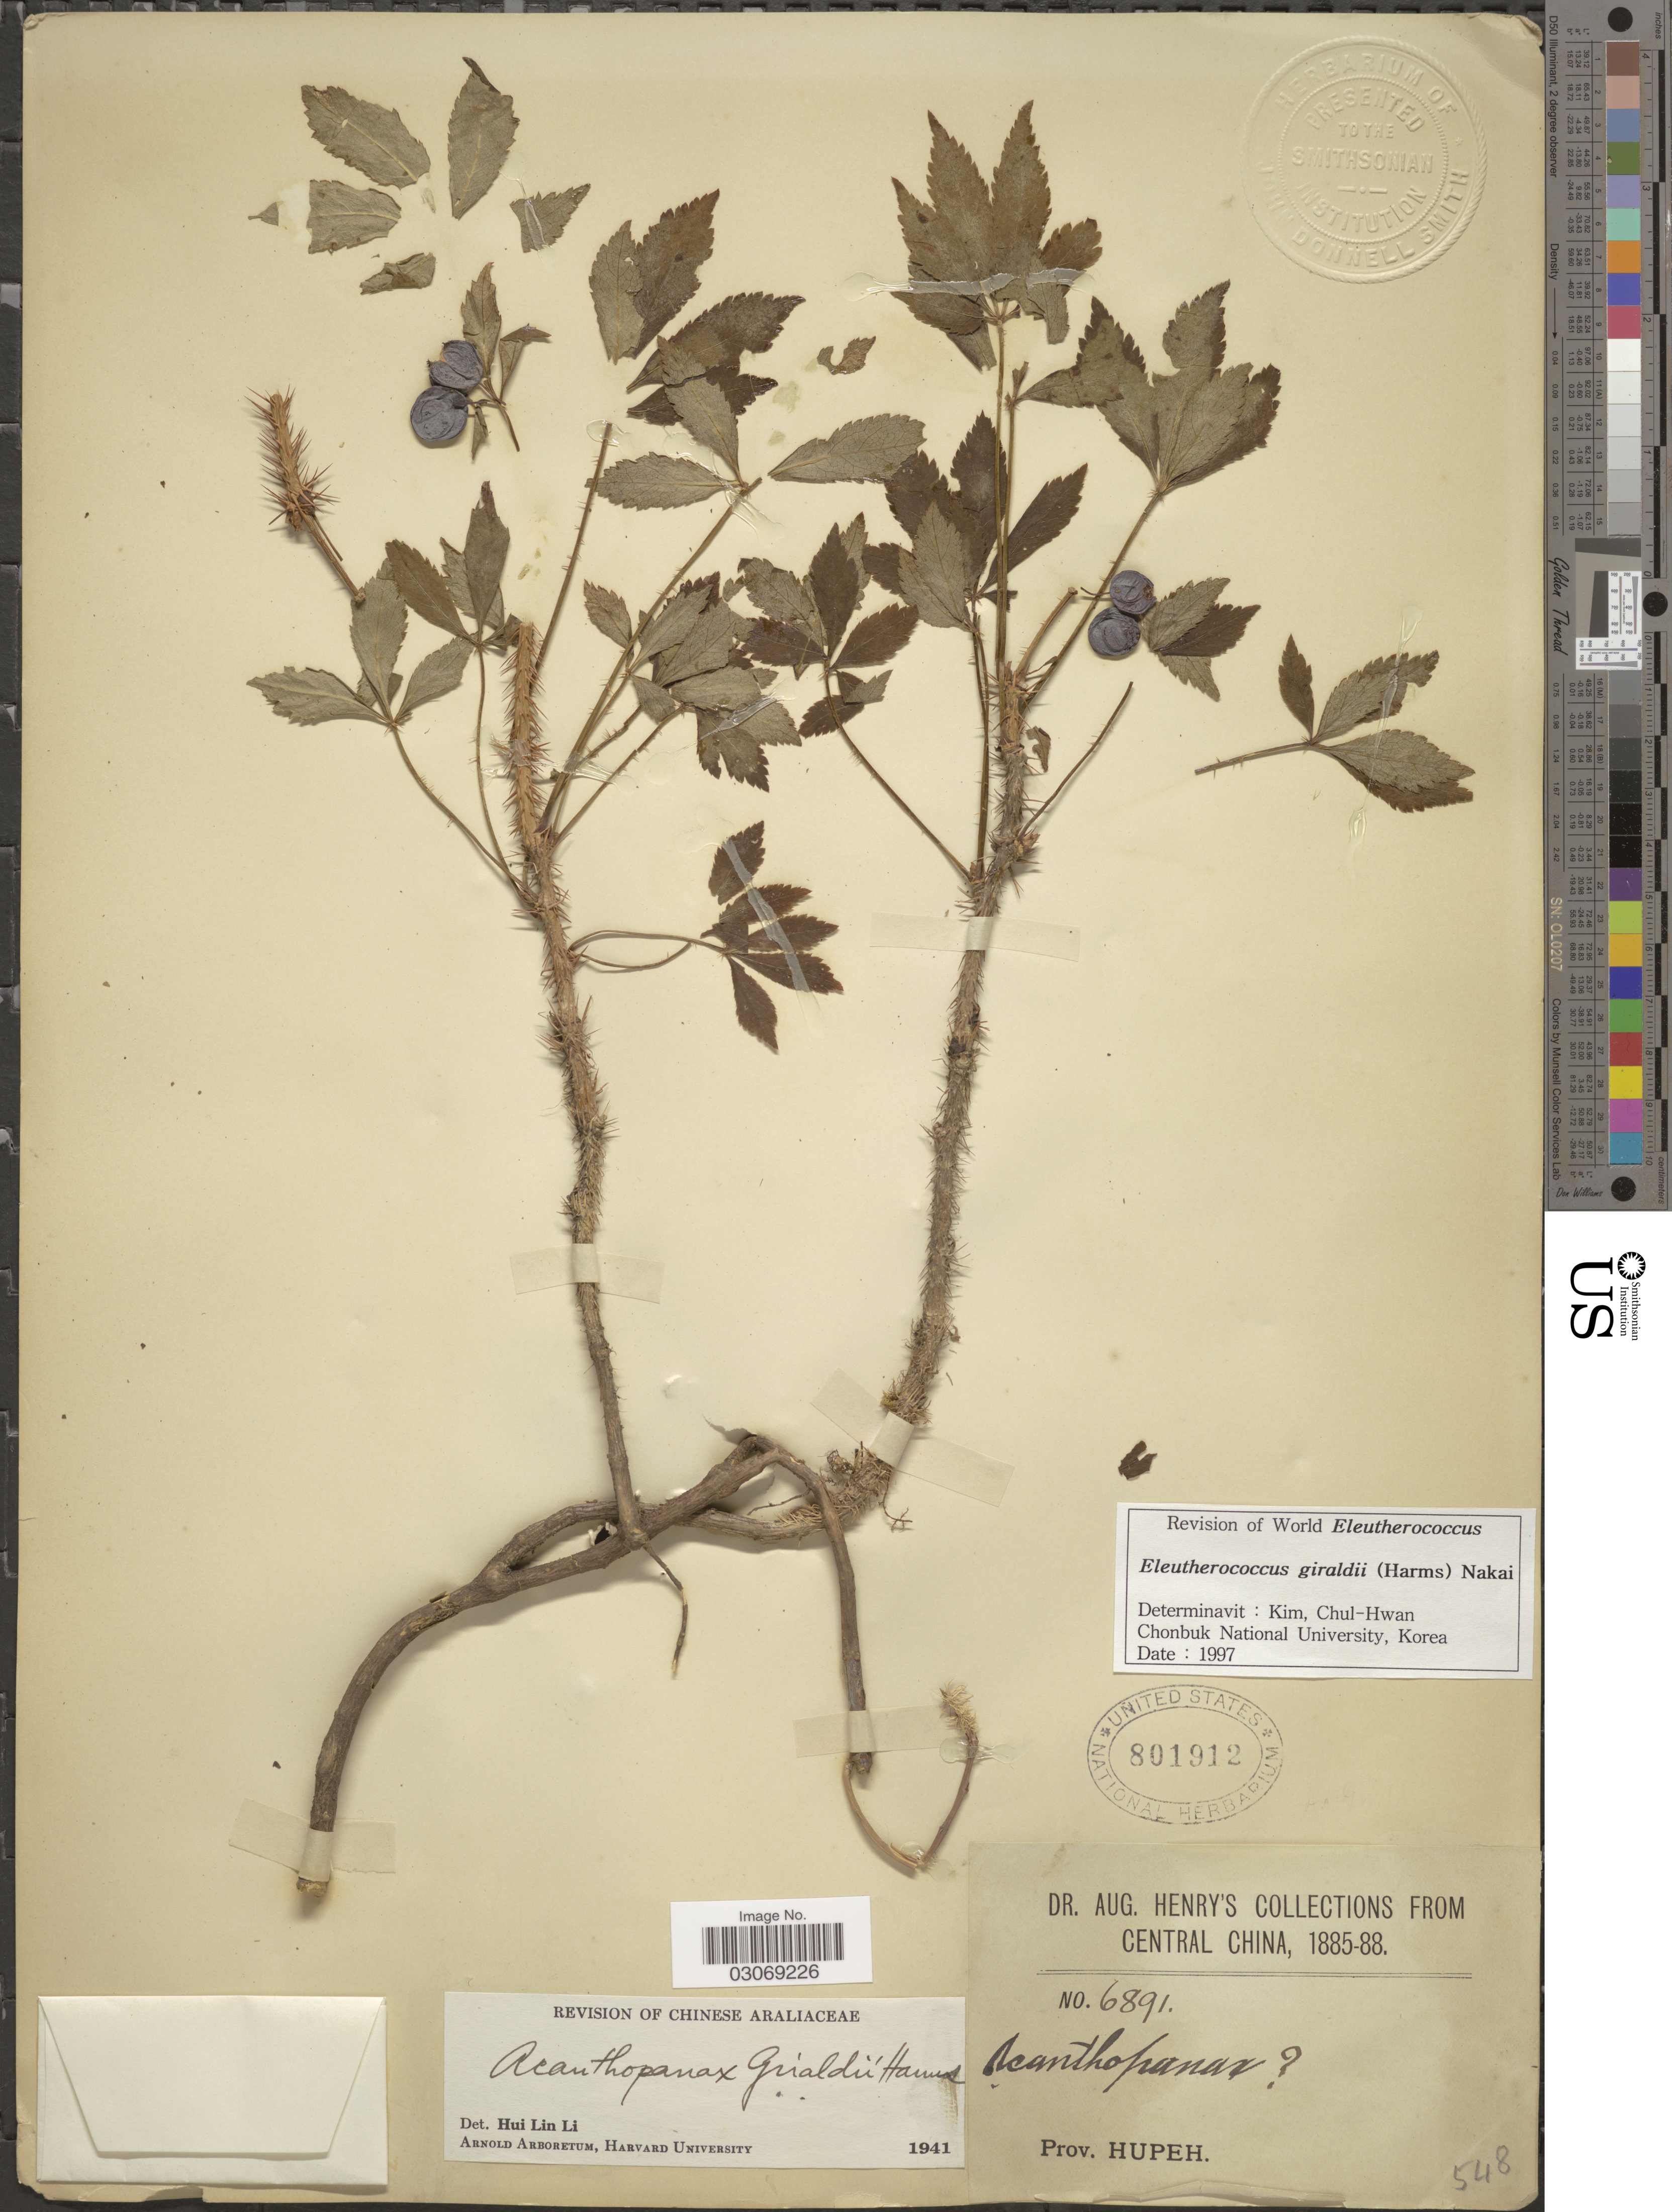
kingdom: Plantae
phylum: Tracheophyta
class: Magnoliopsida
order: Apiales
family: Araliaceae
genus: Eleutherococcus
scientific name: Eleutherococcus giraldii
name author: (Harms) Nakai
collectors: A. Henry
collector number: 6891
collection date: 1885/1888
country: China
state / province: Hubei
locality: Central China. Prov. Hupeh.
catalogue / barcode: US 801912